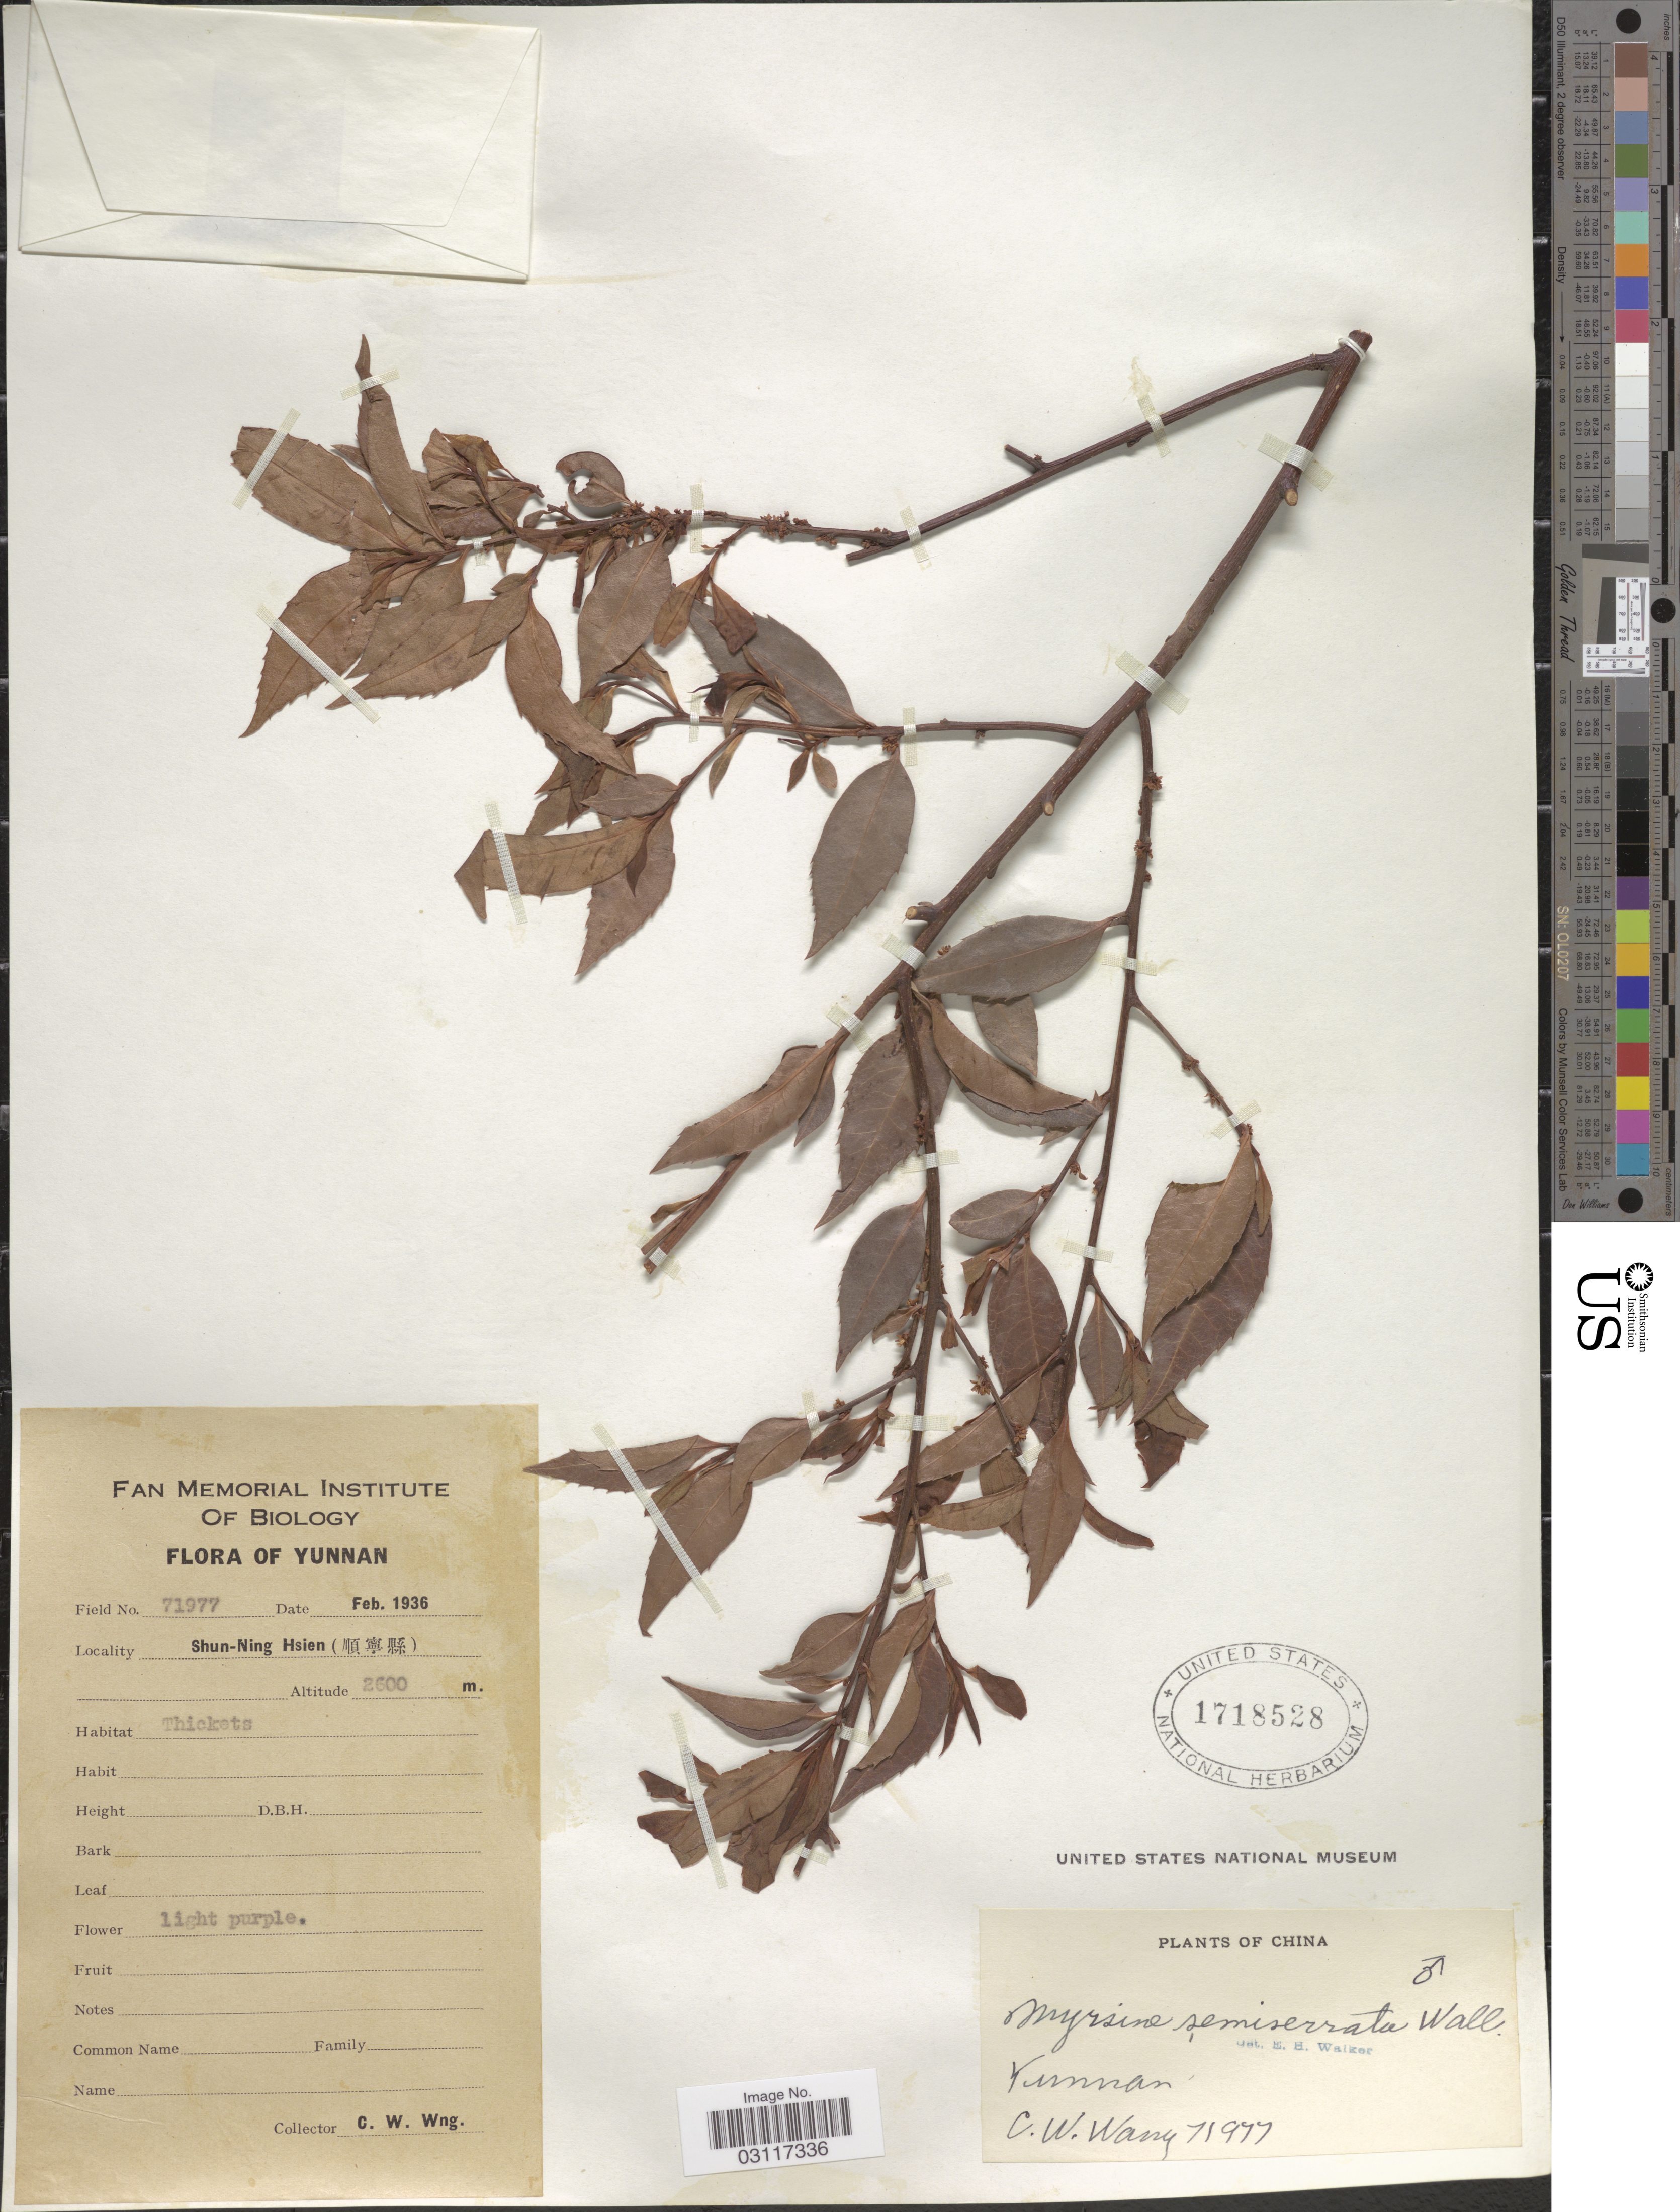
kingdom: Plantae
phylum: Tracheophyta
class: Magnoliopsida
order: Ericales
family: Primulaceae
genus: Myrsine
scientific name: Myrsine semiserrata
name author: Wall.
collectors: C. W. Wang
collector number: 71977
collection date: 1936-02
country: China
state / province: Yunnan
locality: Shun-Ning Hsien.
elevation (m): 2600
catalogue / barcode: US 1718528